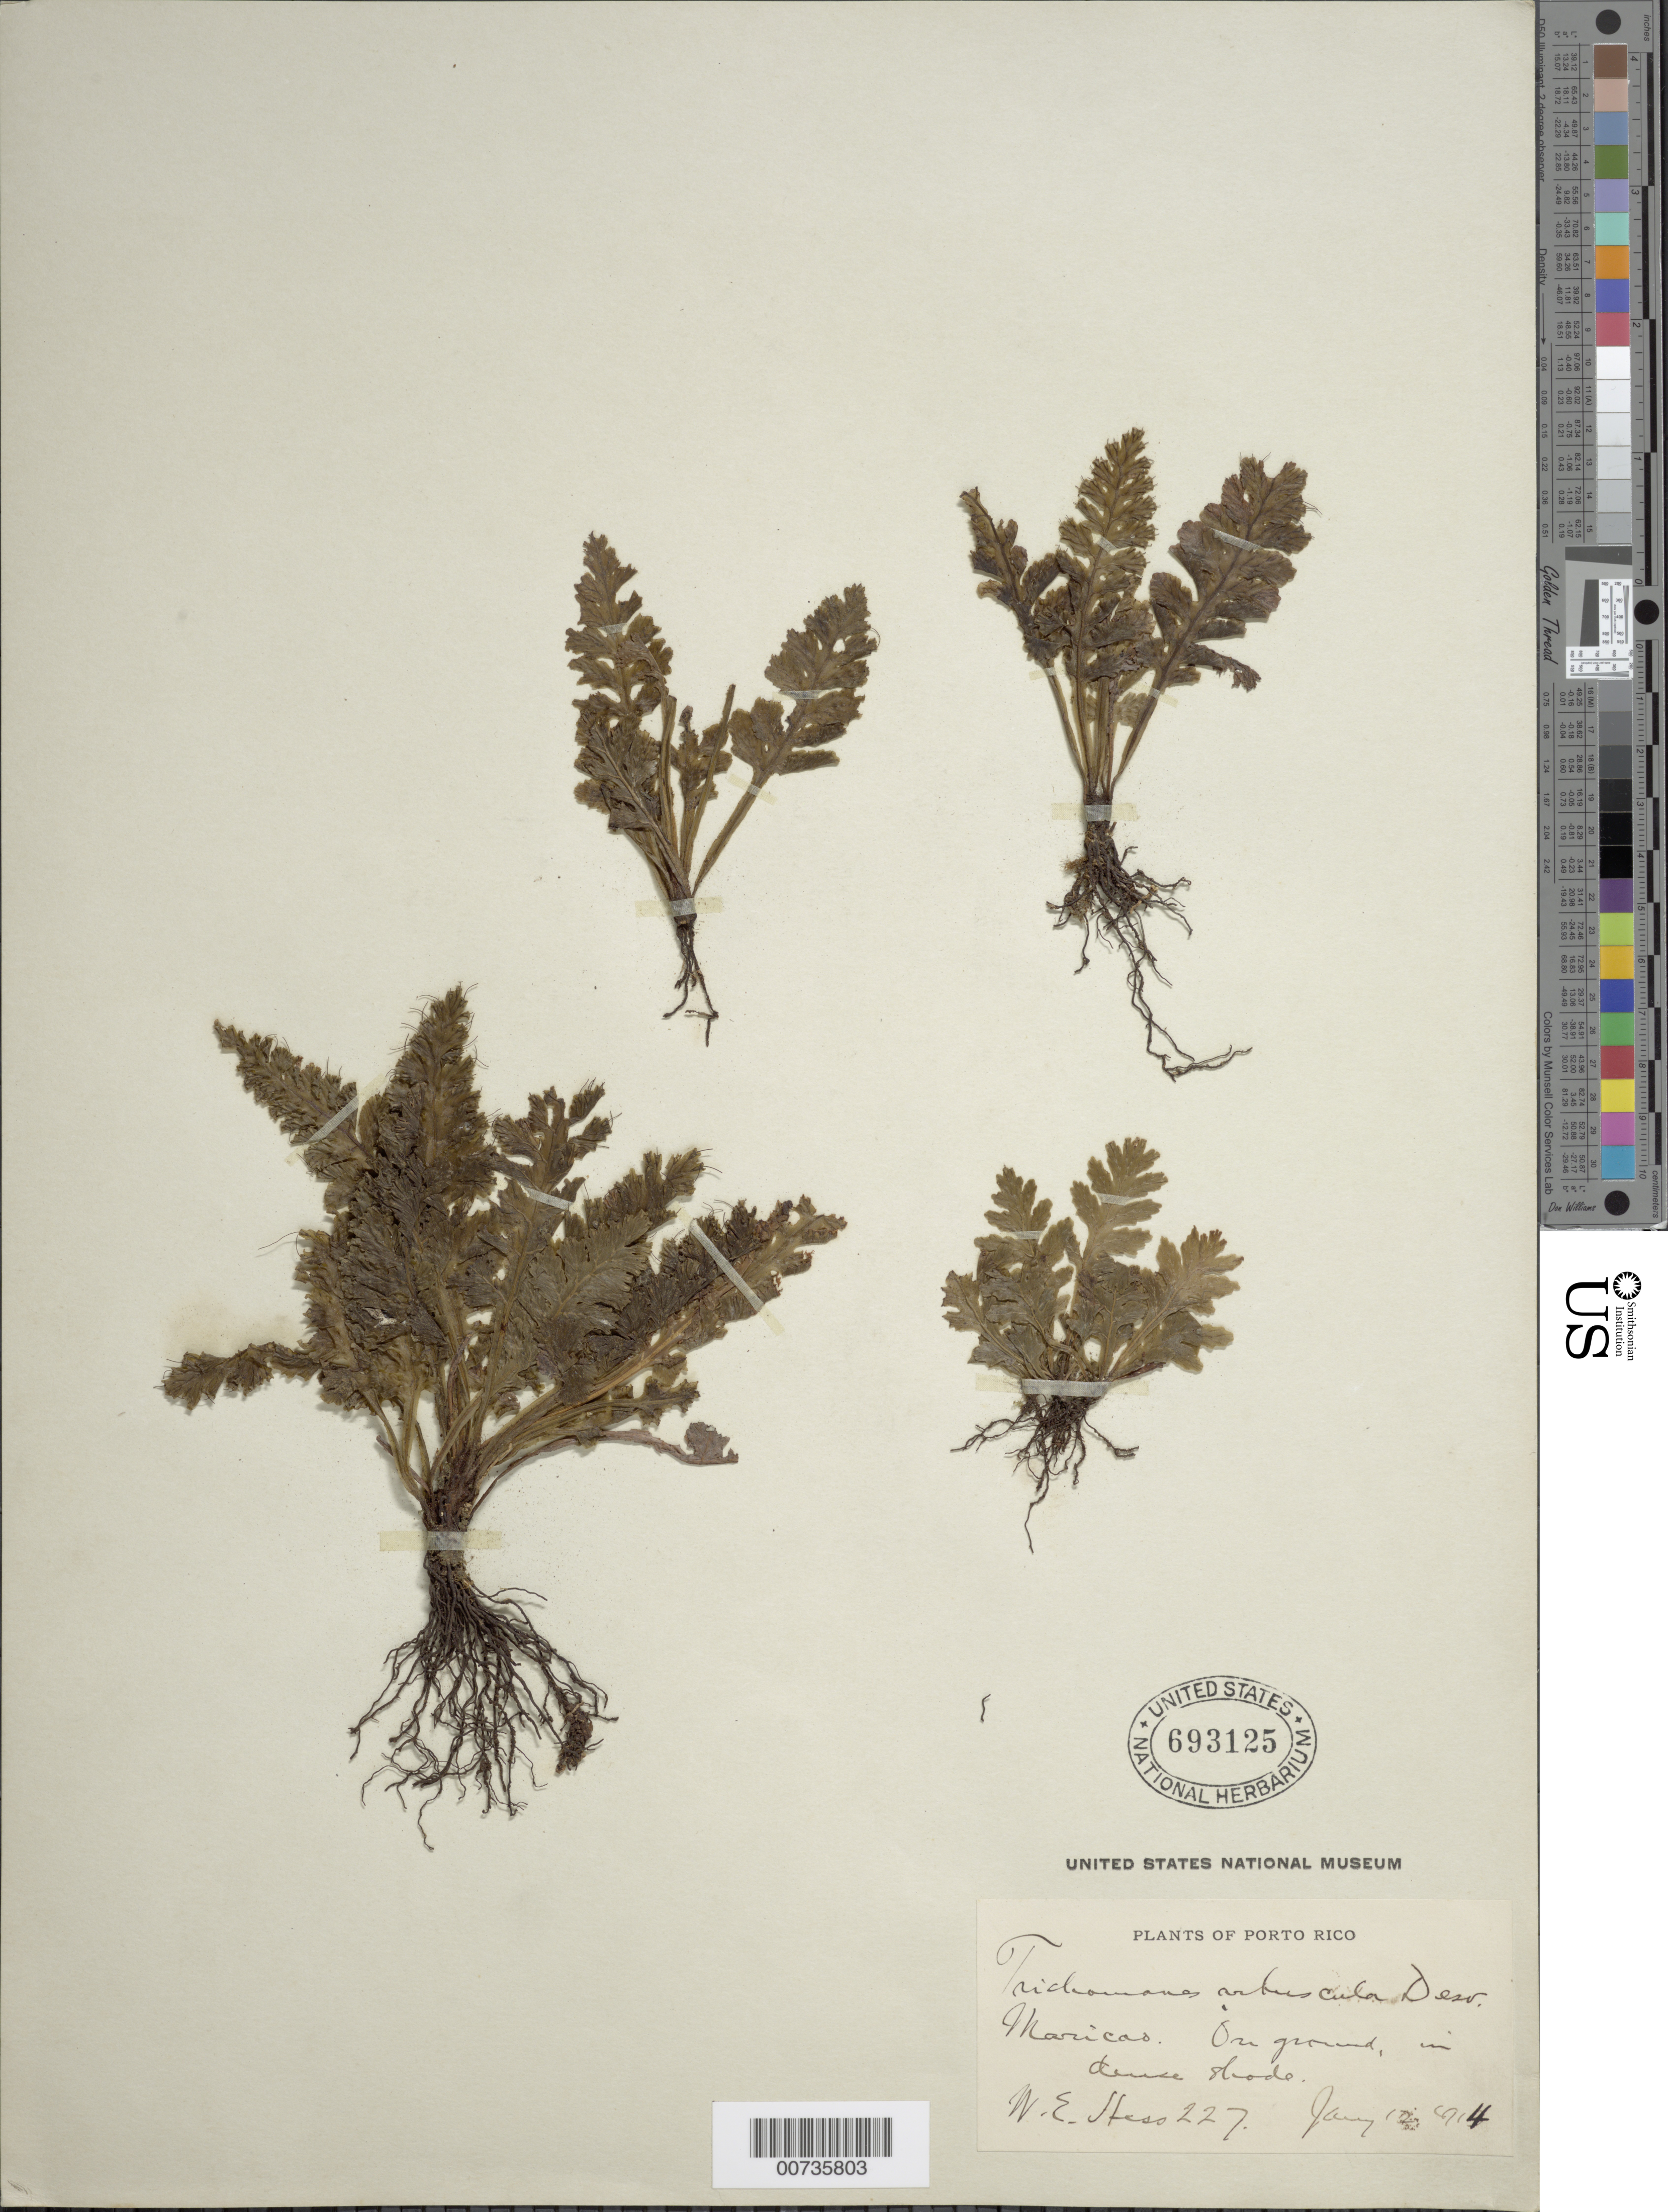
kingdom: Plantae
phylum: Tracheophyta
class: Polypodiopsida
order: Hymenophyllales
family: Hymenophyllaceae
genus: Trichomanes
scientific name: Trichomanes arbuscula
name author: Desv.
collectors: W. Hess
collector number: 227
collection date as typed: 17 Jan 1914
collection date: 1914-01-17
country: Puerto Rico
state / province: Maricao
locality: Maricao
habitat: On ground, in dense shade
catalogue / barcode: US 693125